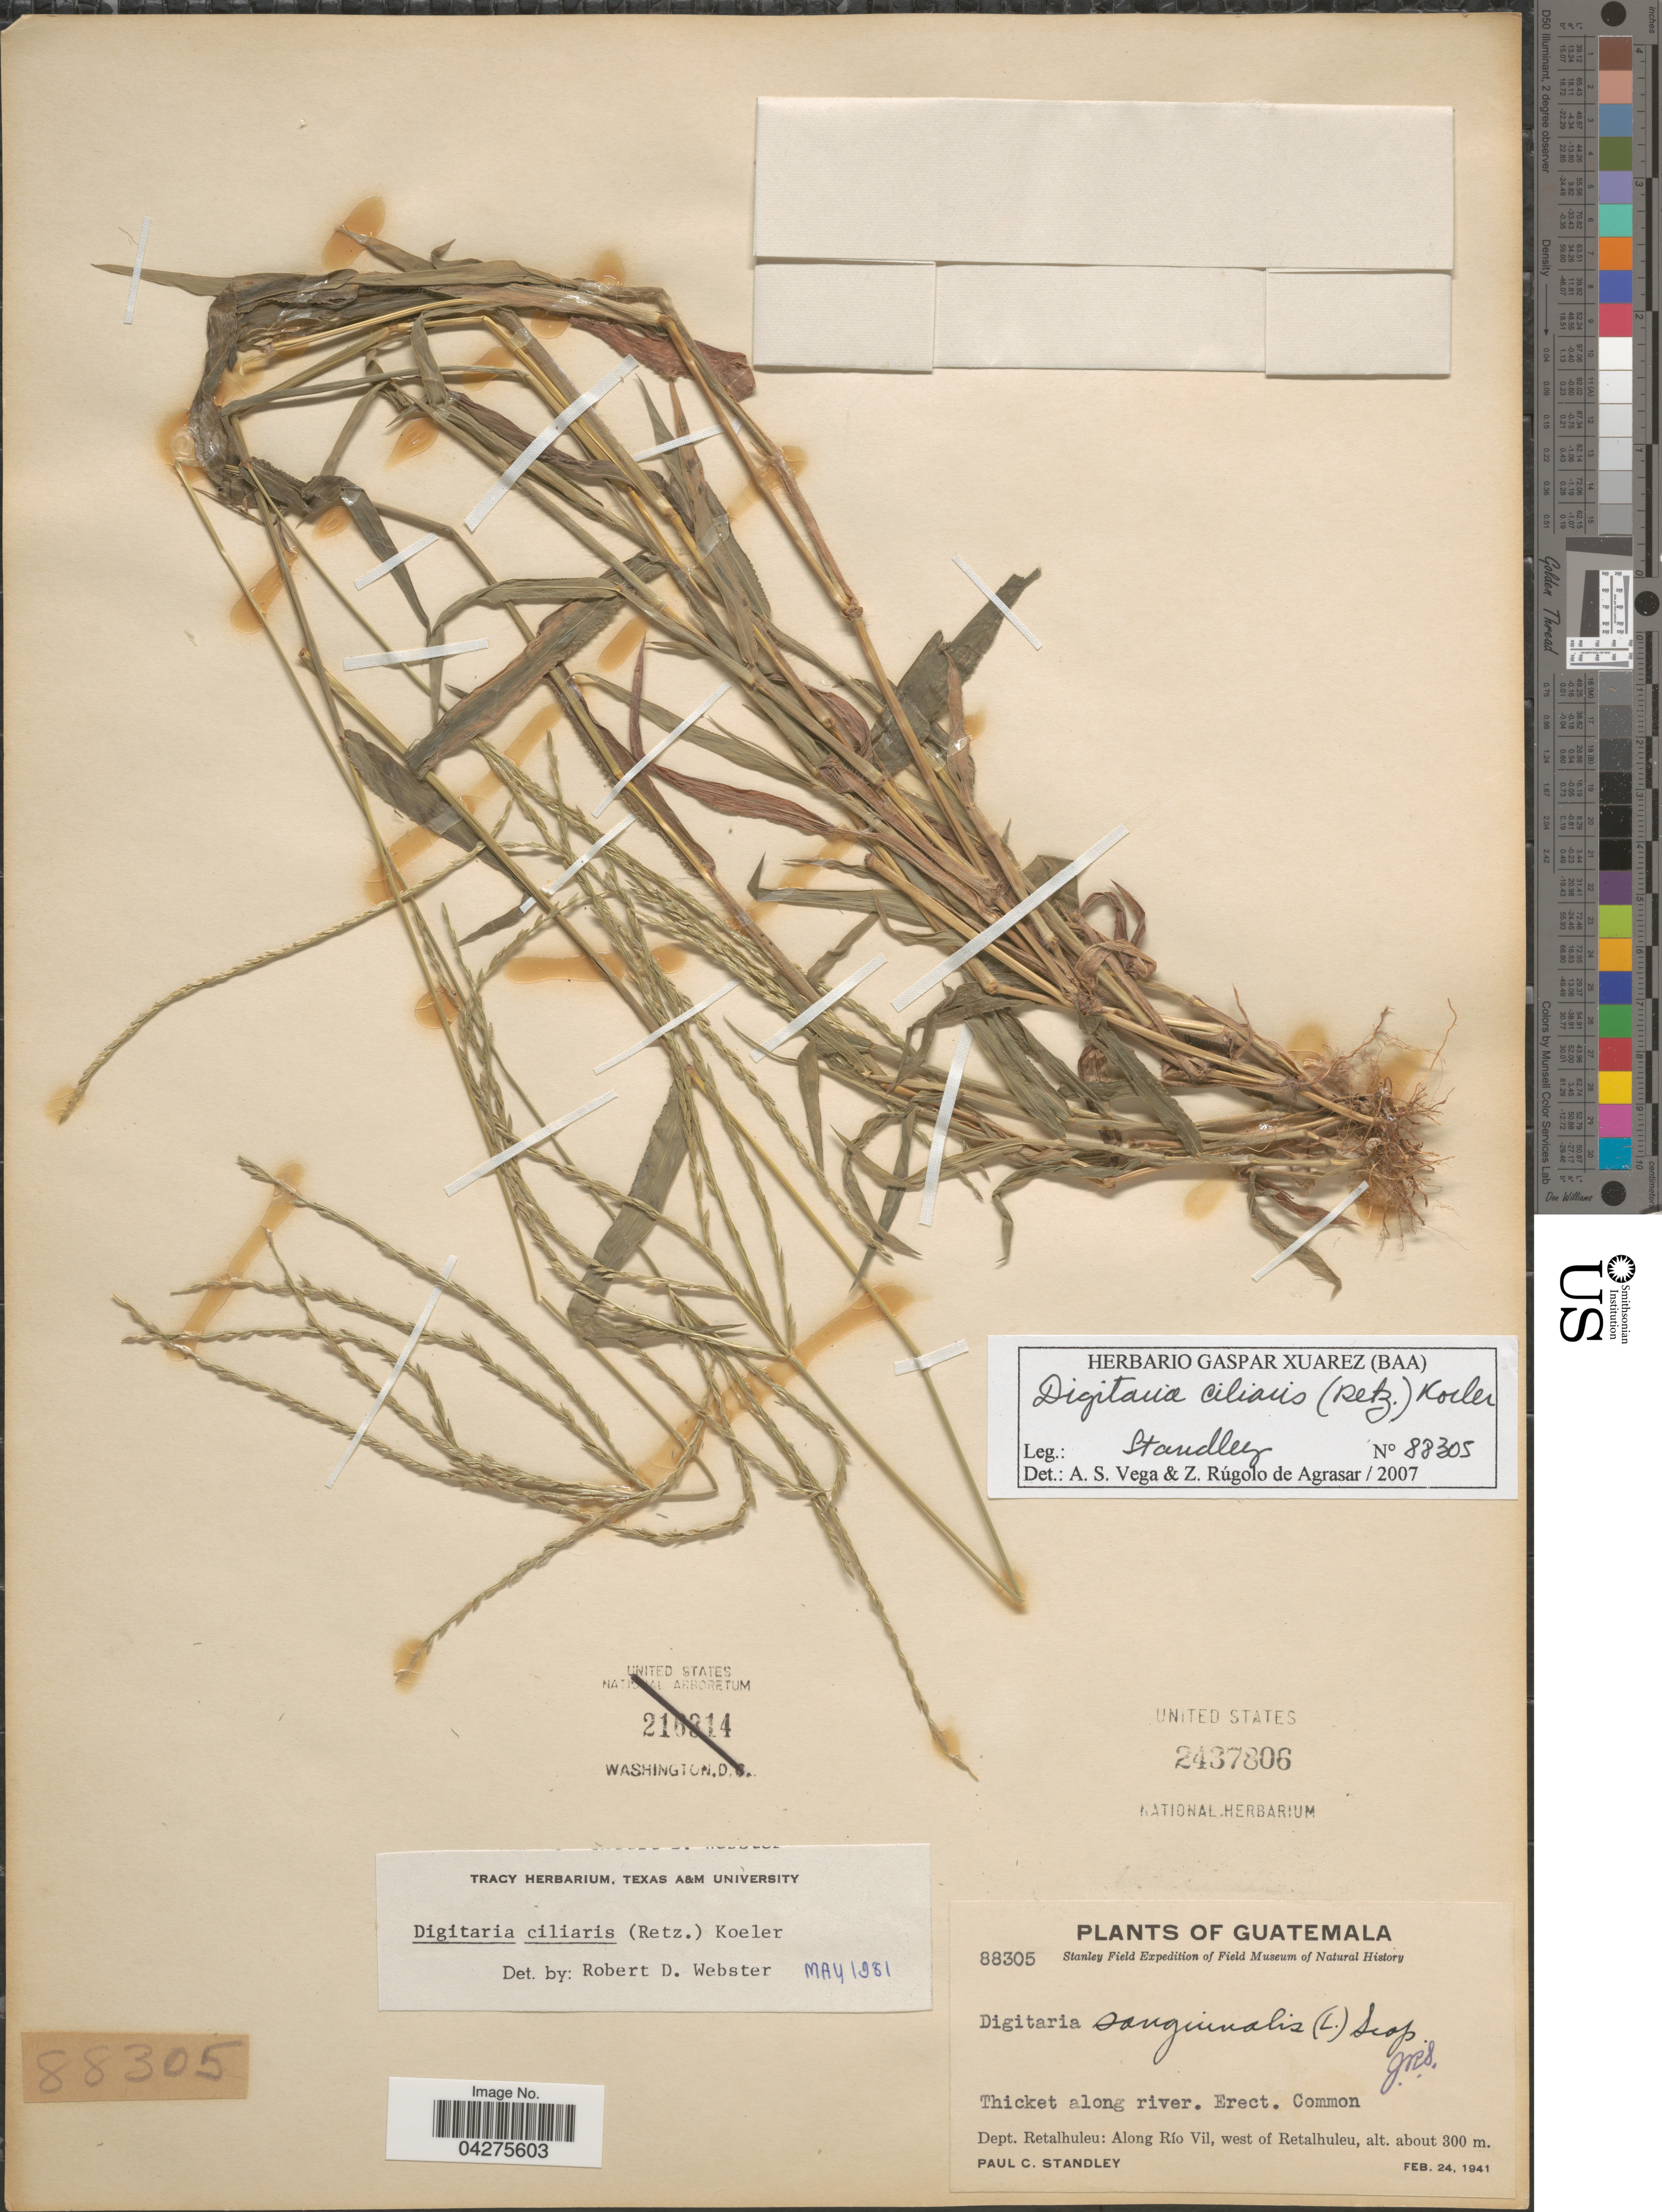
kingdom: Plantae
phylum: Tracheophyta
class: Liliopsida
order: Poales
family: Poaceae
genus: Digitaria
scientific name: Digitaria ciliaris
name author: (Retz.) Koeler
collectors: P. C. Standley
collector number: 88305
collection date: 1941-02-24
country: Guatemala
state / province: Retalhuleu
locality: Stanley Field Expedition of Field Museum of Natural History. Thicket along river. Dept. Retalhuleu: Along Río Vil, west of Retalhuleu.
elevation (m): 300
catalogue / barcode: US 2437806